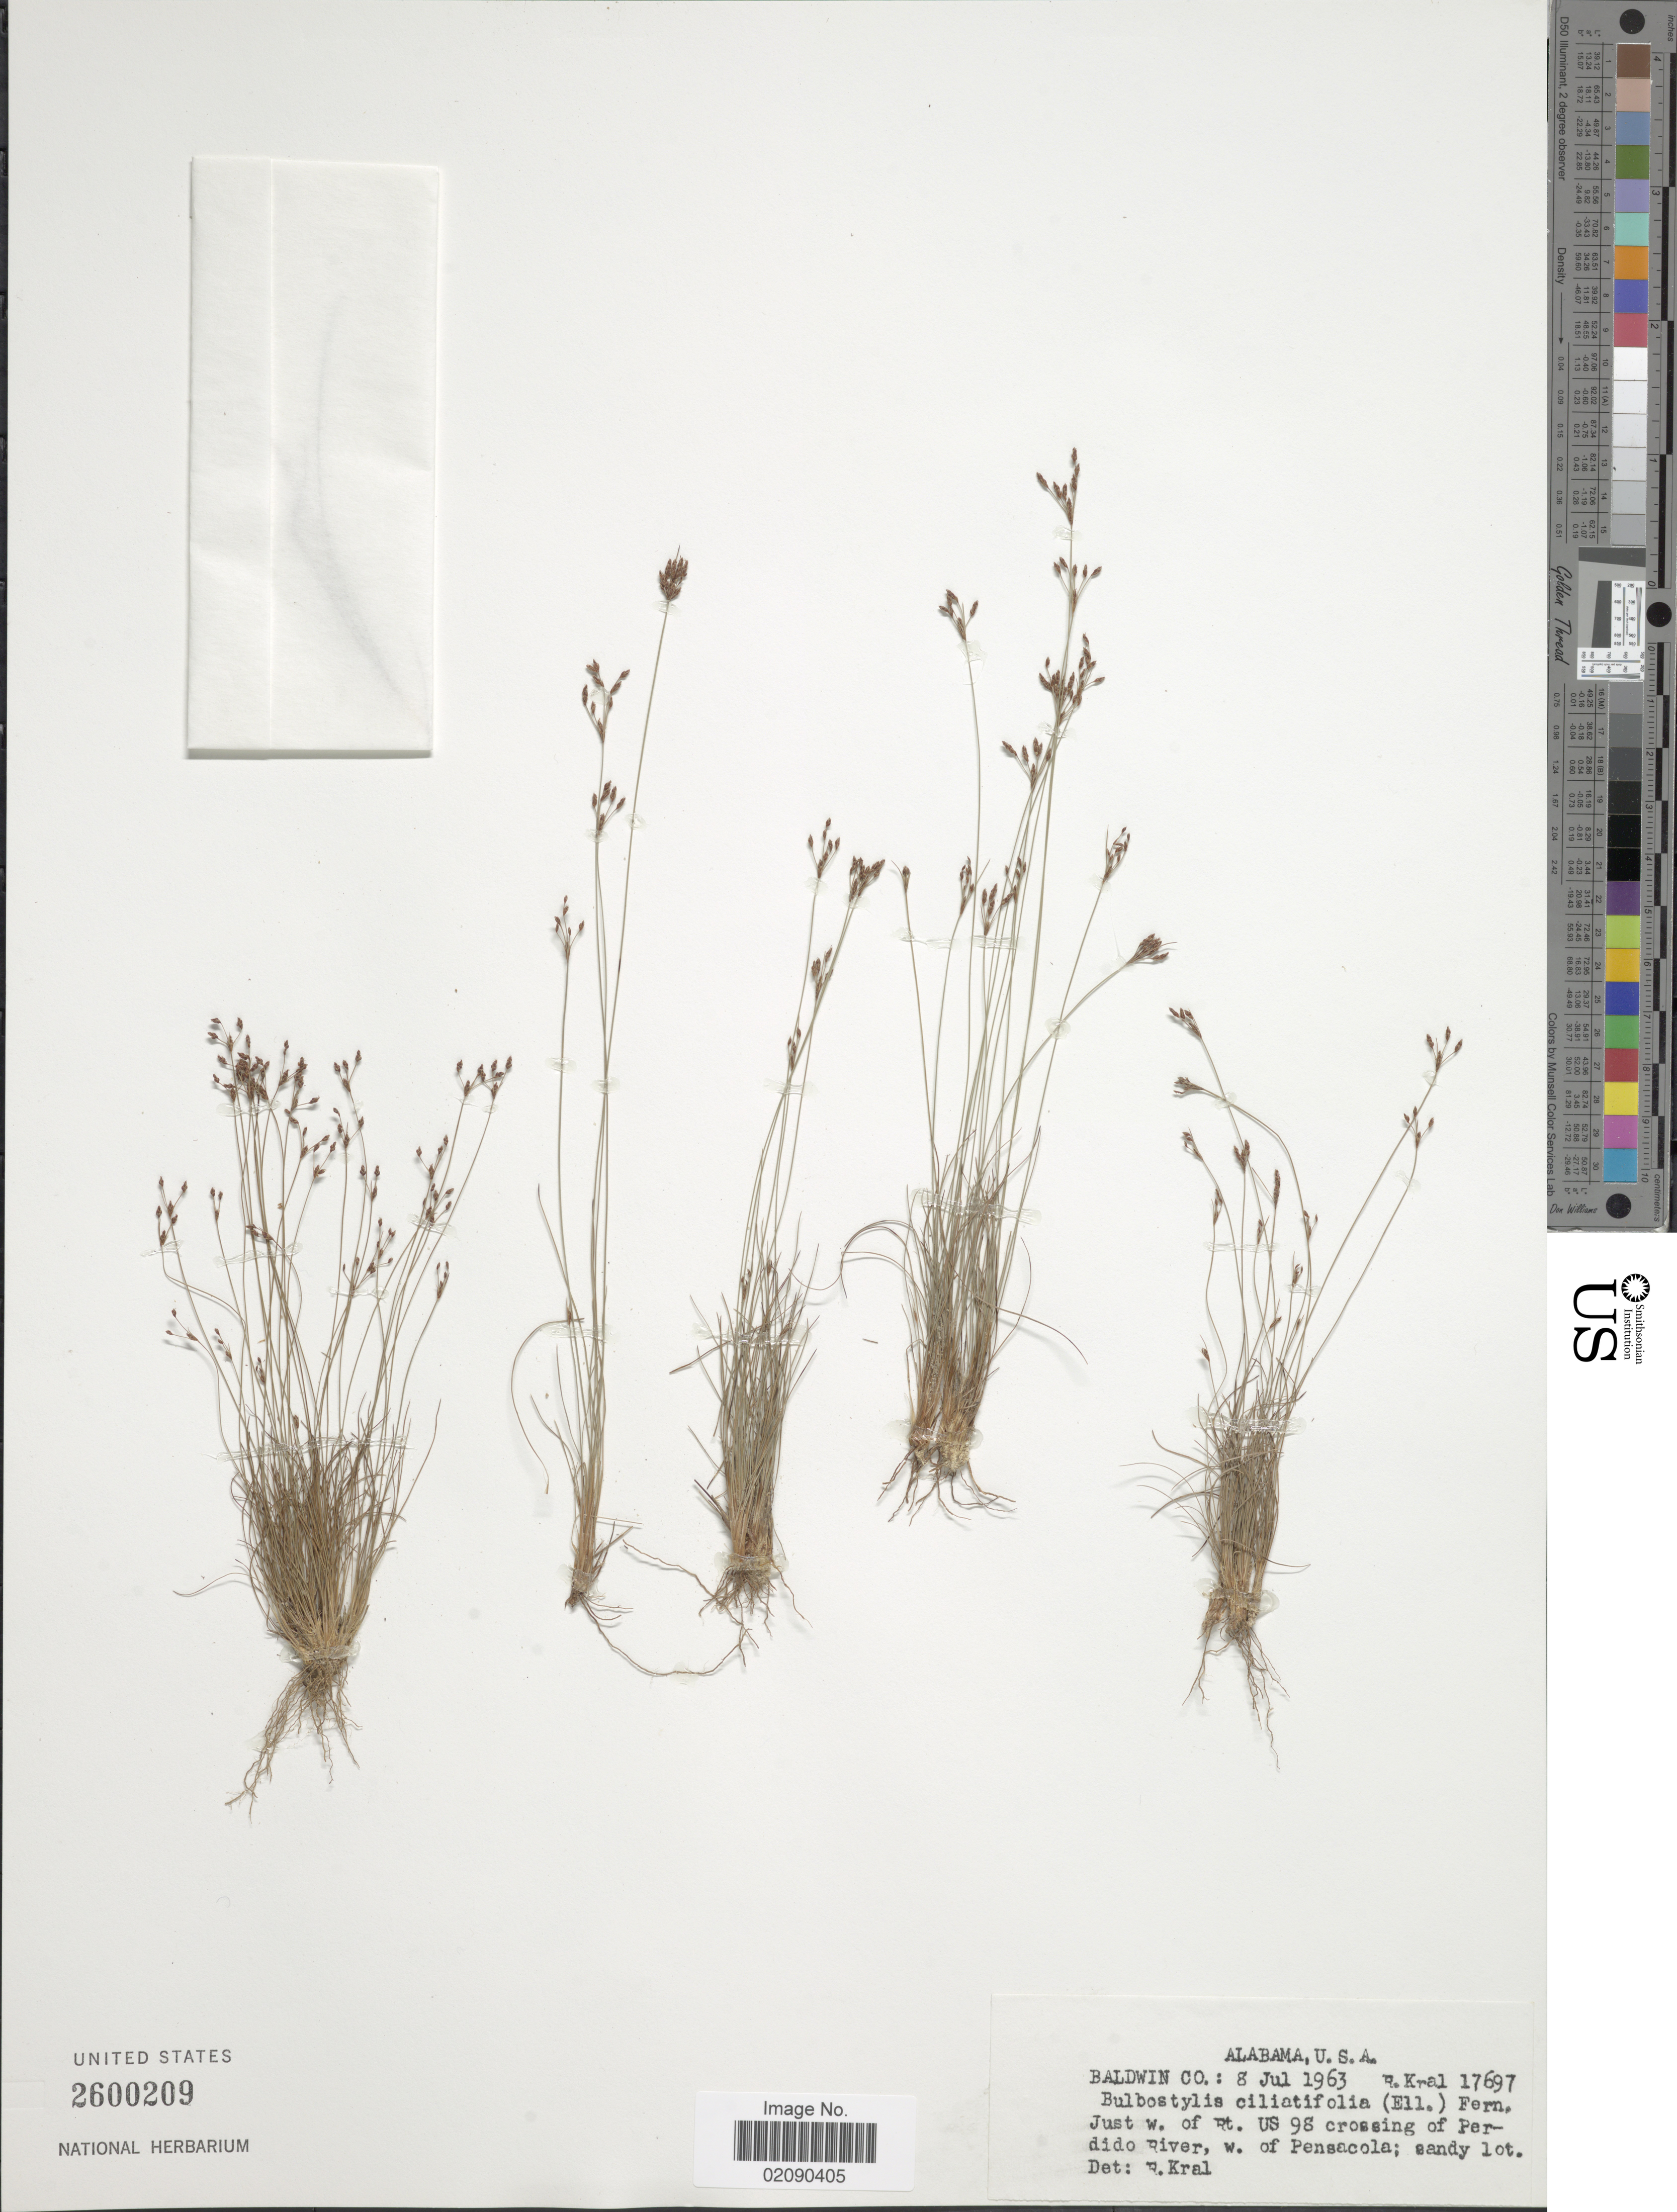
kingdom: Plantae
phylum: Tracheophyta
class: Liliopsida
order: Poales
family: Cyperaceae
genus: Bulbostylis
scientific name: Bulbostylis ciliatifolia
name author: (Elliott) Fernald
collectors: R. Kral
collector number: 17697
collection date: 1963-07-08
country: United States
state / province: Alabama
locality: Baldwin Co; Just w. of Rt. US 98 crossing of Perdido River, w. of Pensacola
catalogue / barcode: US 2600209